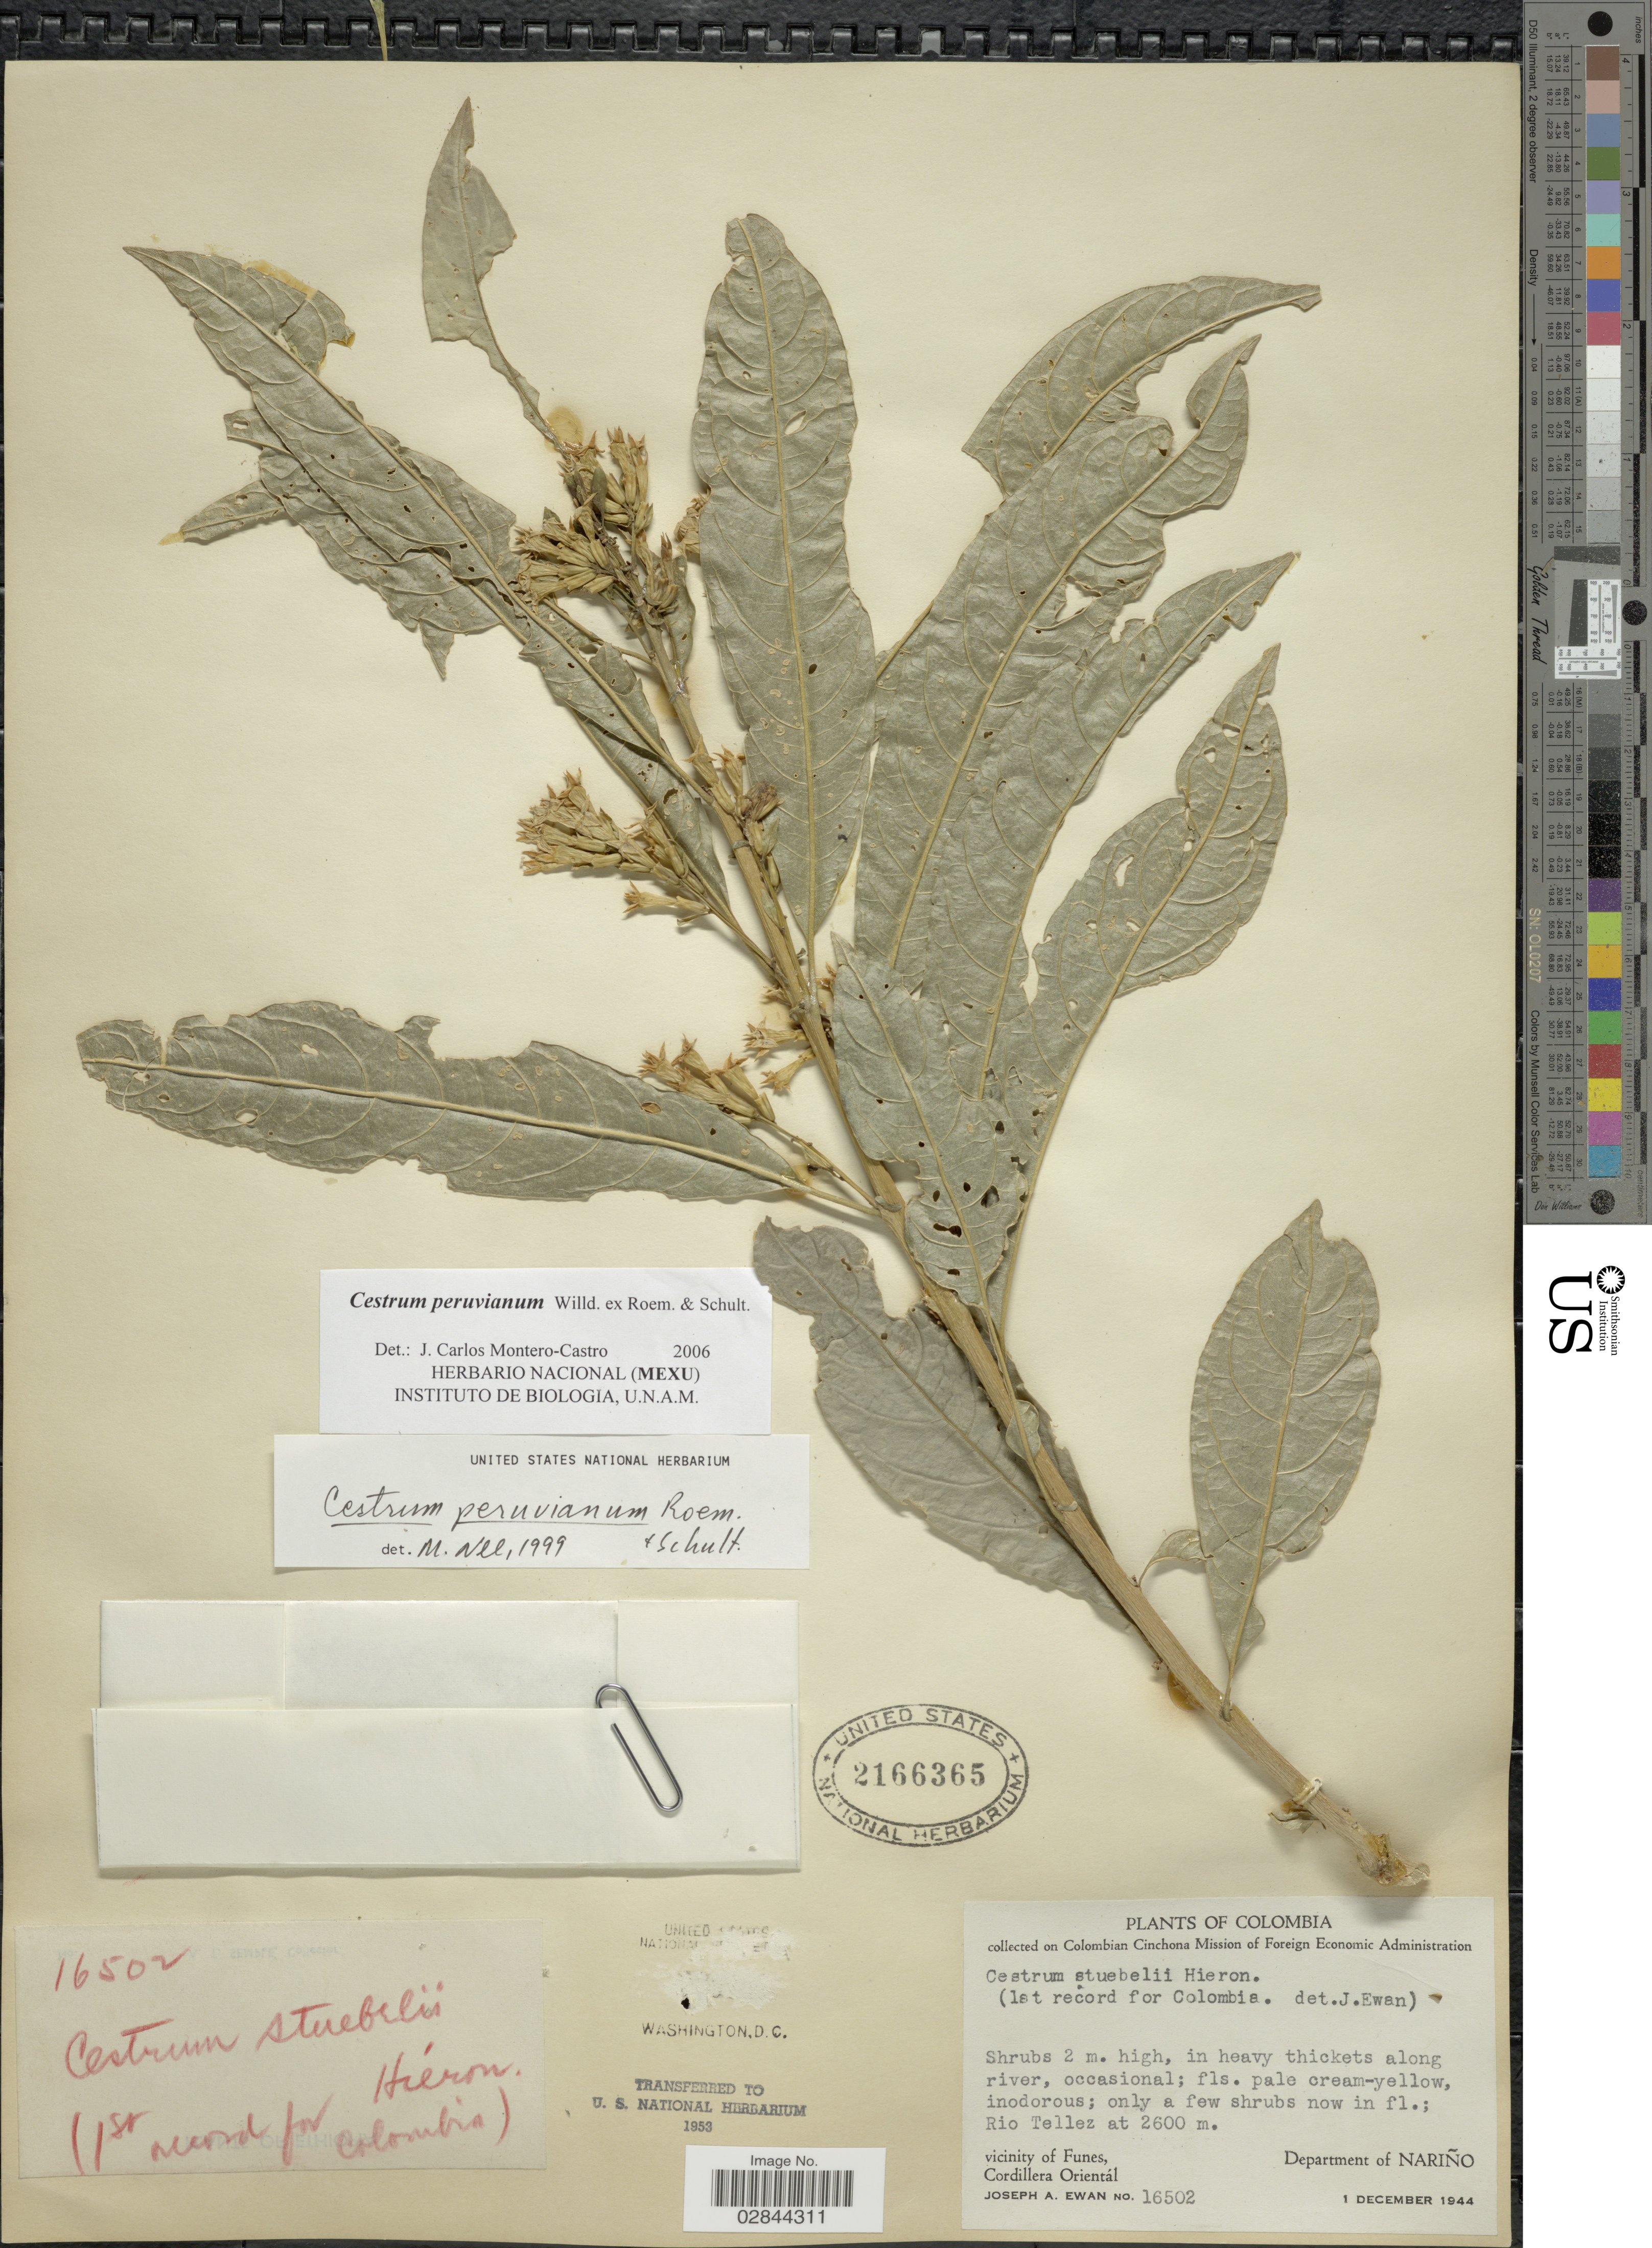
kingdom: Plantae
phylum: Tracheophyta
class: Magnoliopsida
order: Solanales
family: Solanaceae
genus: Cestrum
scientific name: Cestrum affine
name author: Kunth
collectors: J. A. Ewan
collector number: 16502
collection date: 1944-12-01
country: Colombia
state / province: Nariño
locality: Rio Tellez, vicinity of Funes, Cordillera Orientál, Department of Nariño.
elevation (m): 2600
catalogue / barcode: US 2166365